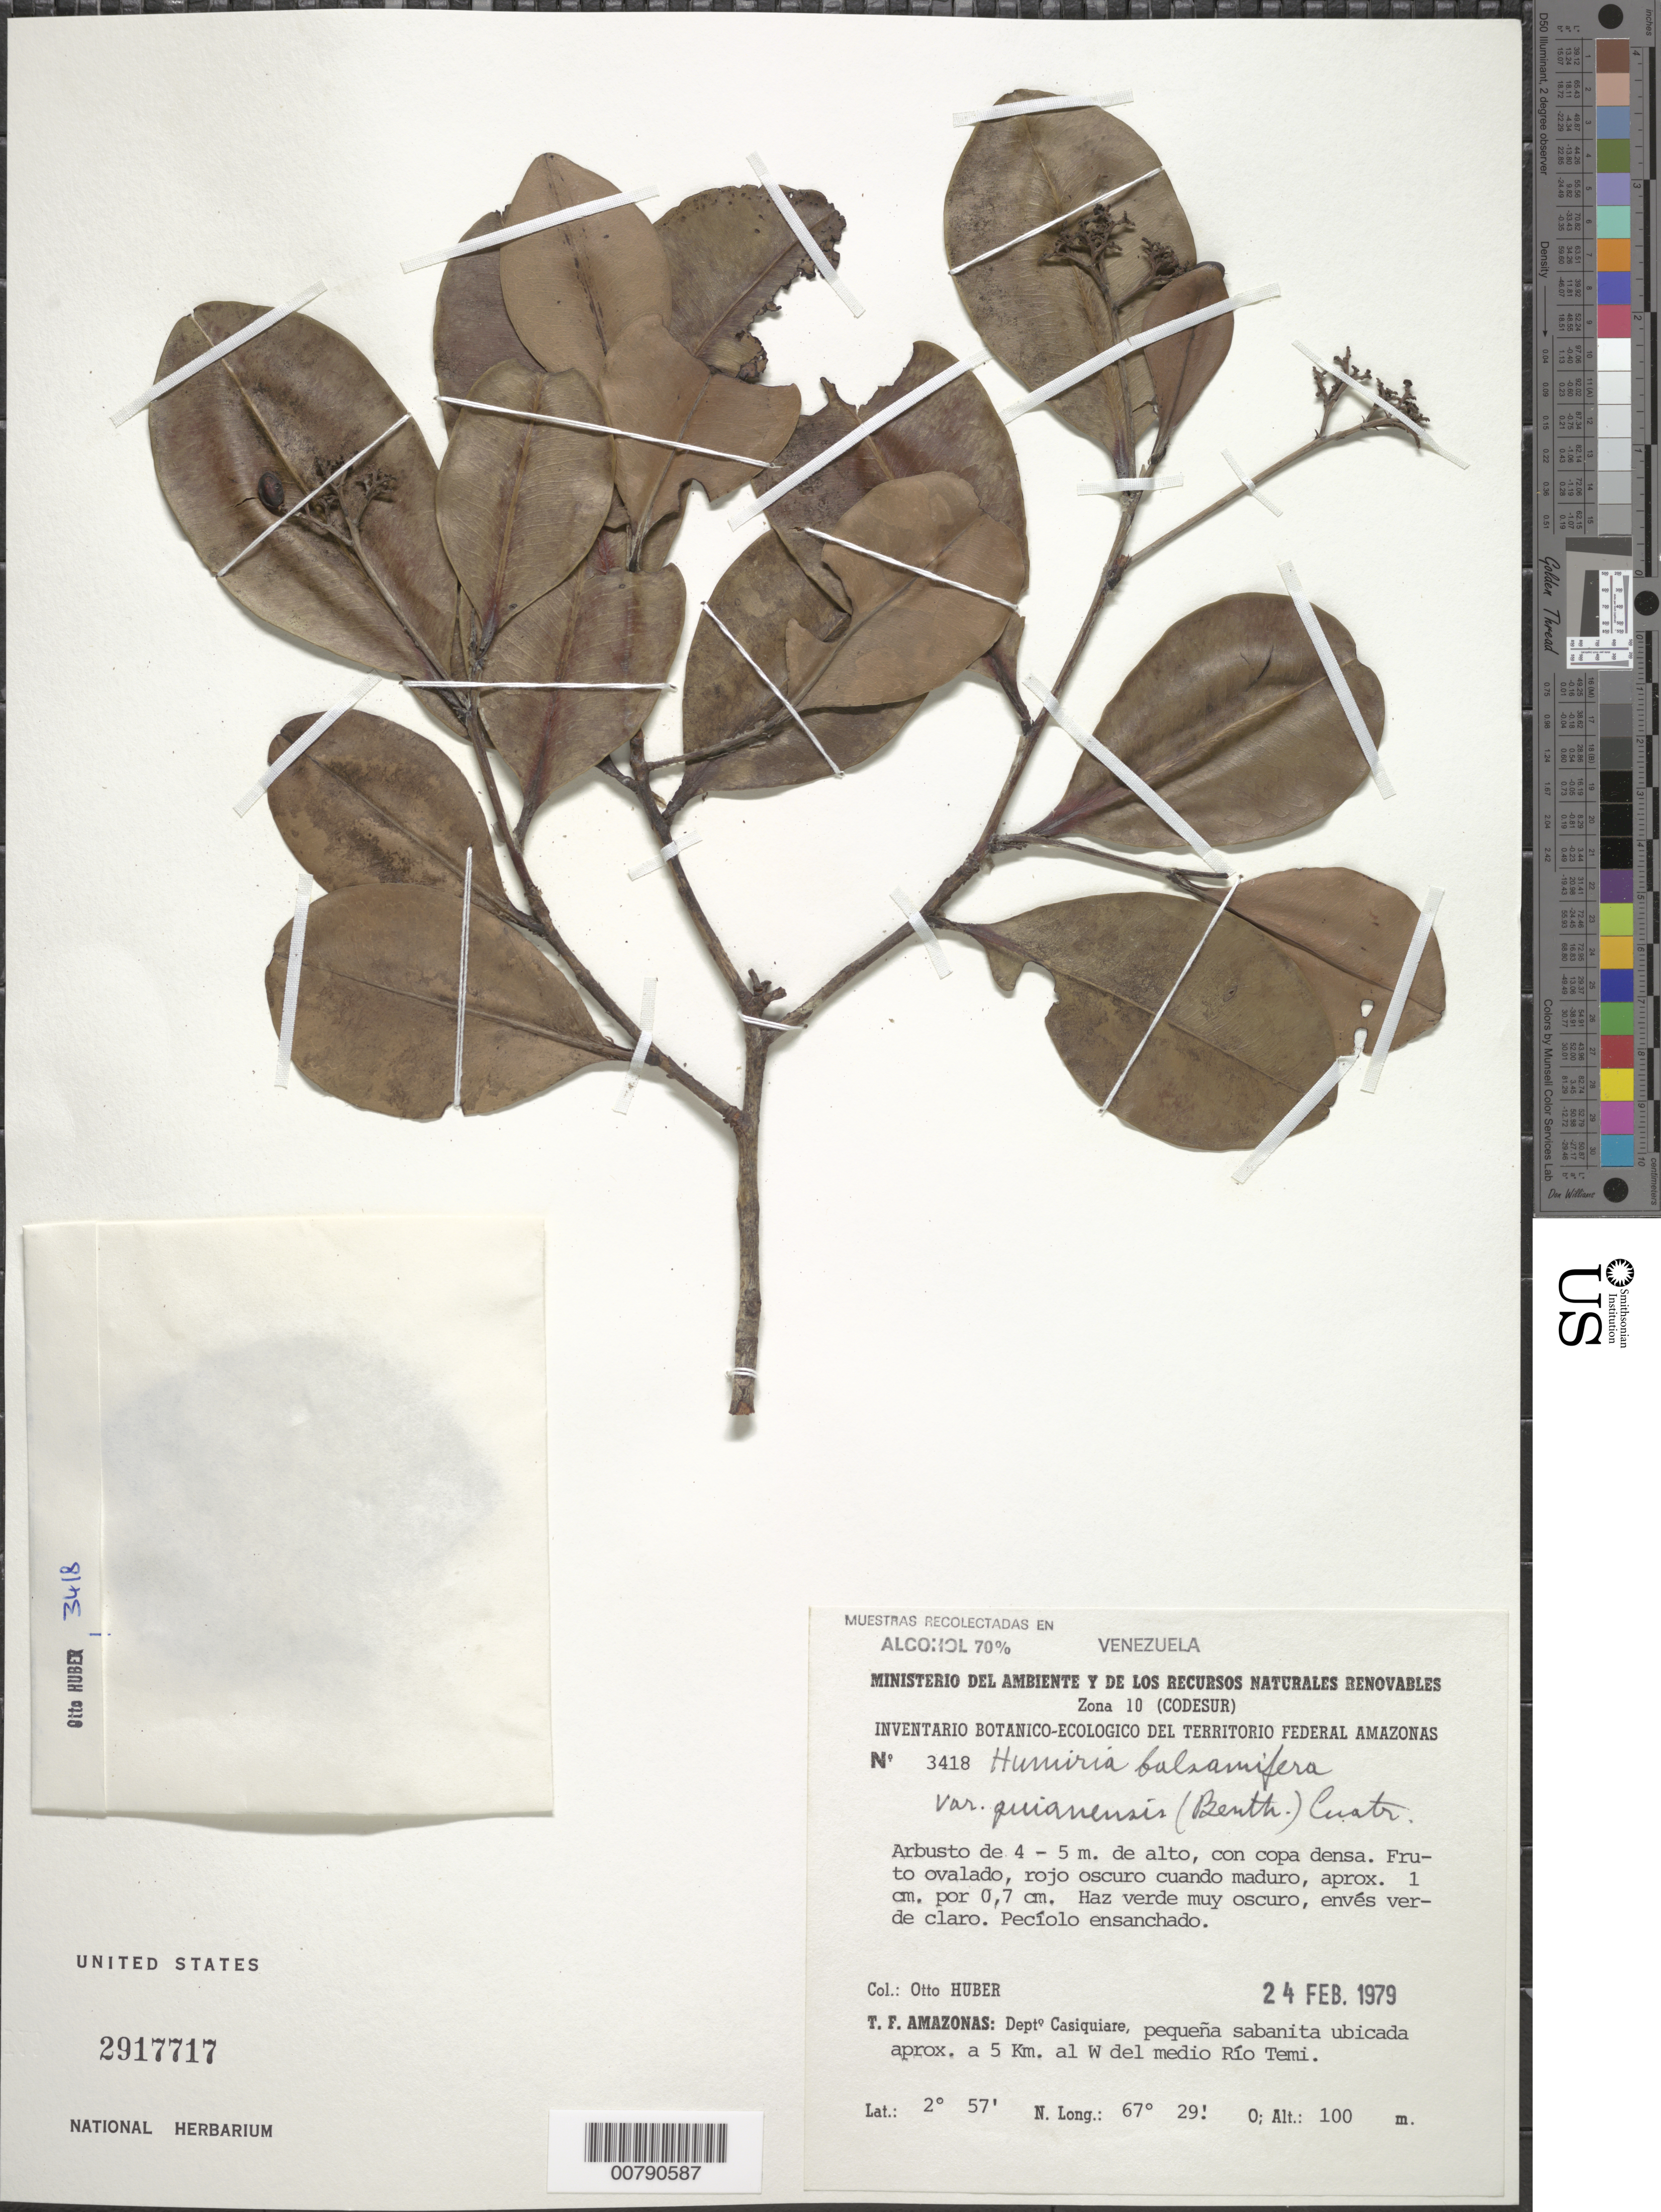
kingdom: Plantae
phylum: Tracheophyta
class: Magnoliopsida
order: Malpighiales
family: Humiriaceae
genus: Humiria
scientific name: Humiria balsamifera var. guianensis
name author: (Benth.) Cuatrec.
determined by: Cuatrecasas, J.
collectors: O. Huber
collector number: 3418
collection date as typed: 24-Feb-79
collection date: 1979-02-24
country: Venezuela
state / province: Amazonas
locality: Río Temi, 5 km al W del medio rio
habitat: Pequeña sabanita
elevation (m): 100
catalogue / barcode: US 2917717